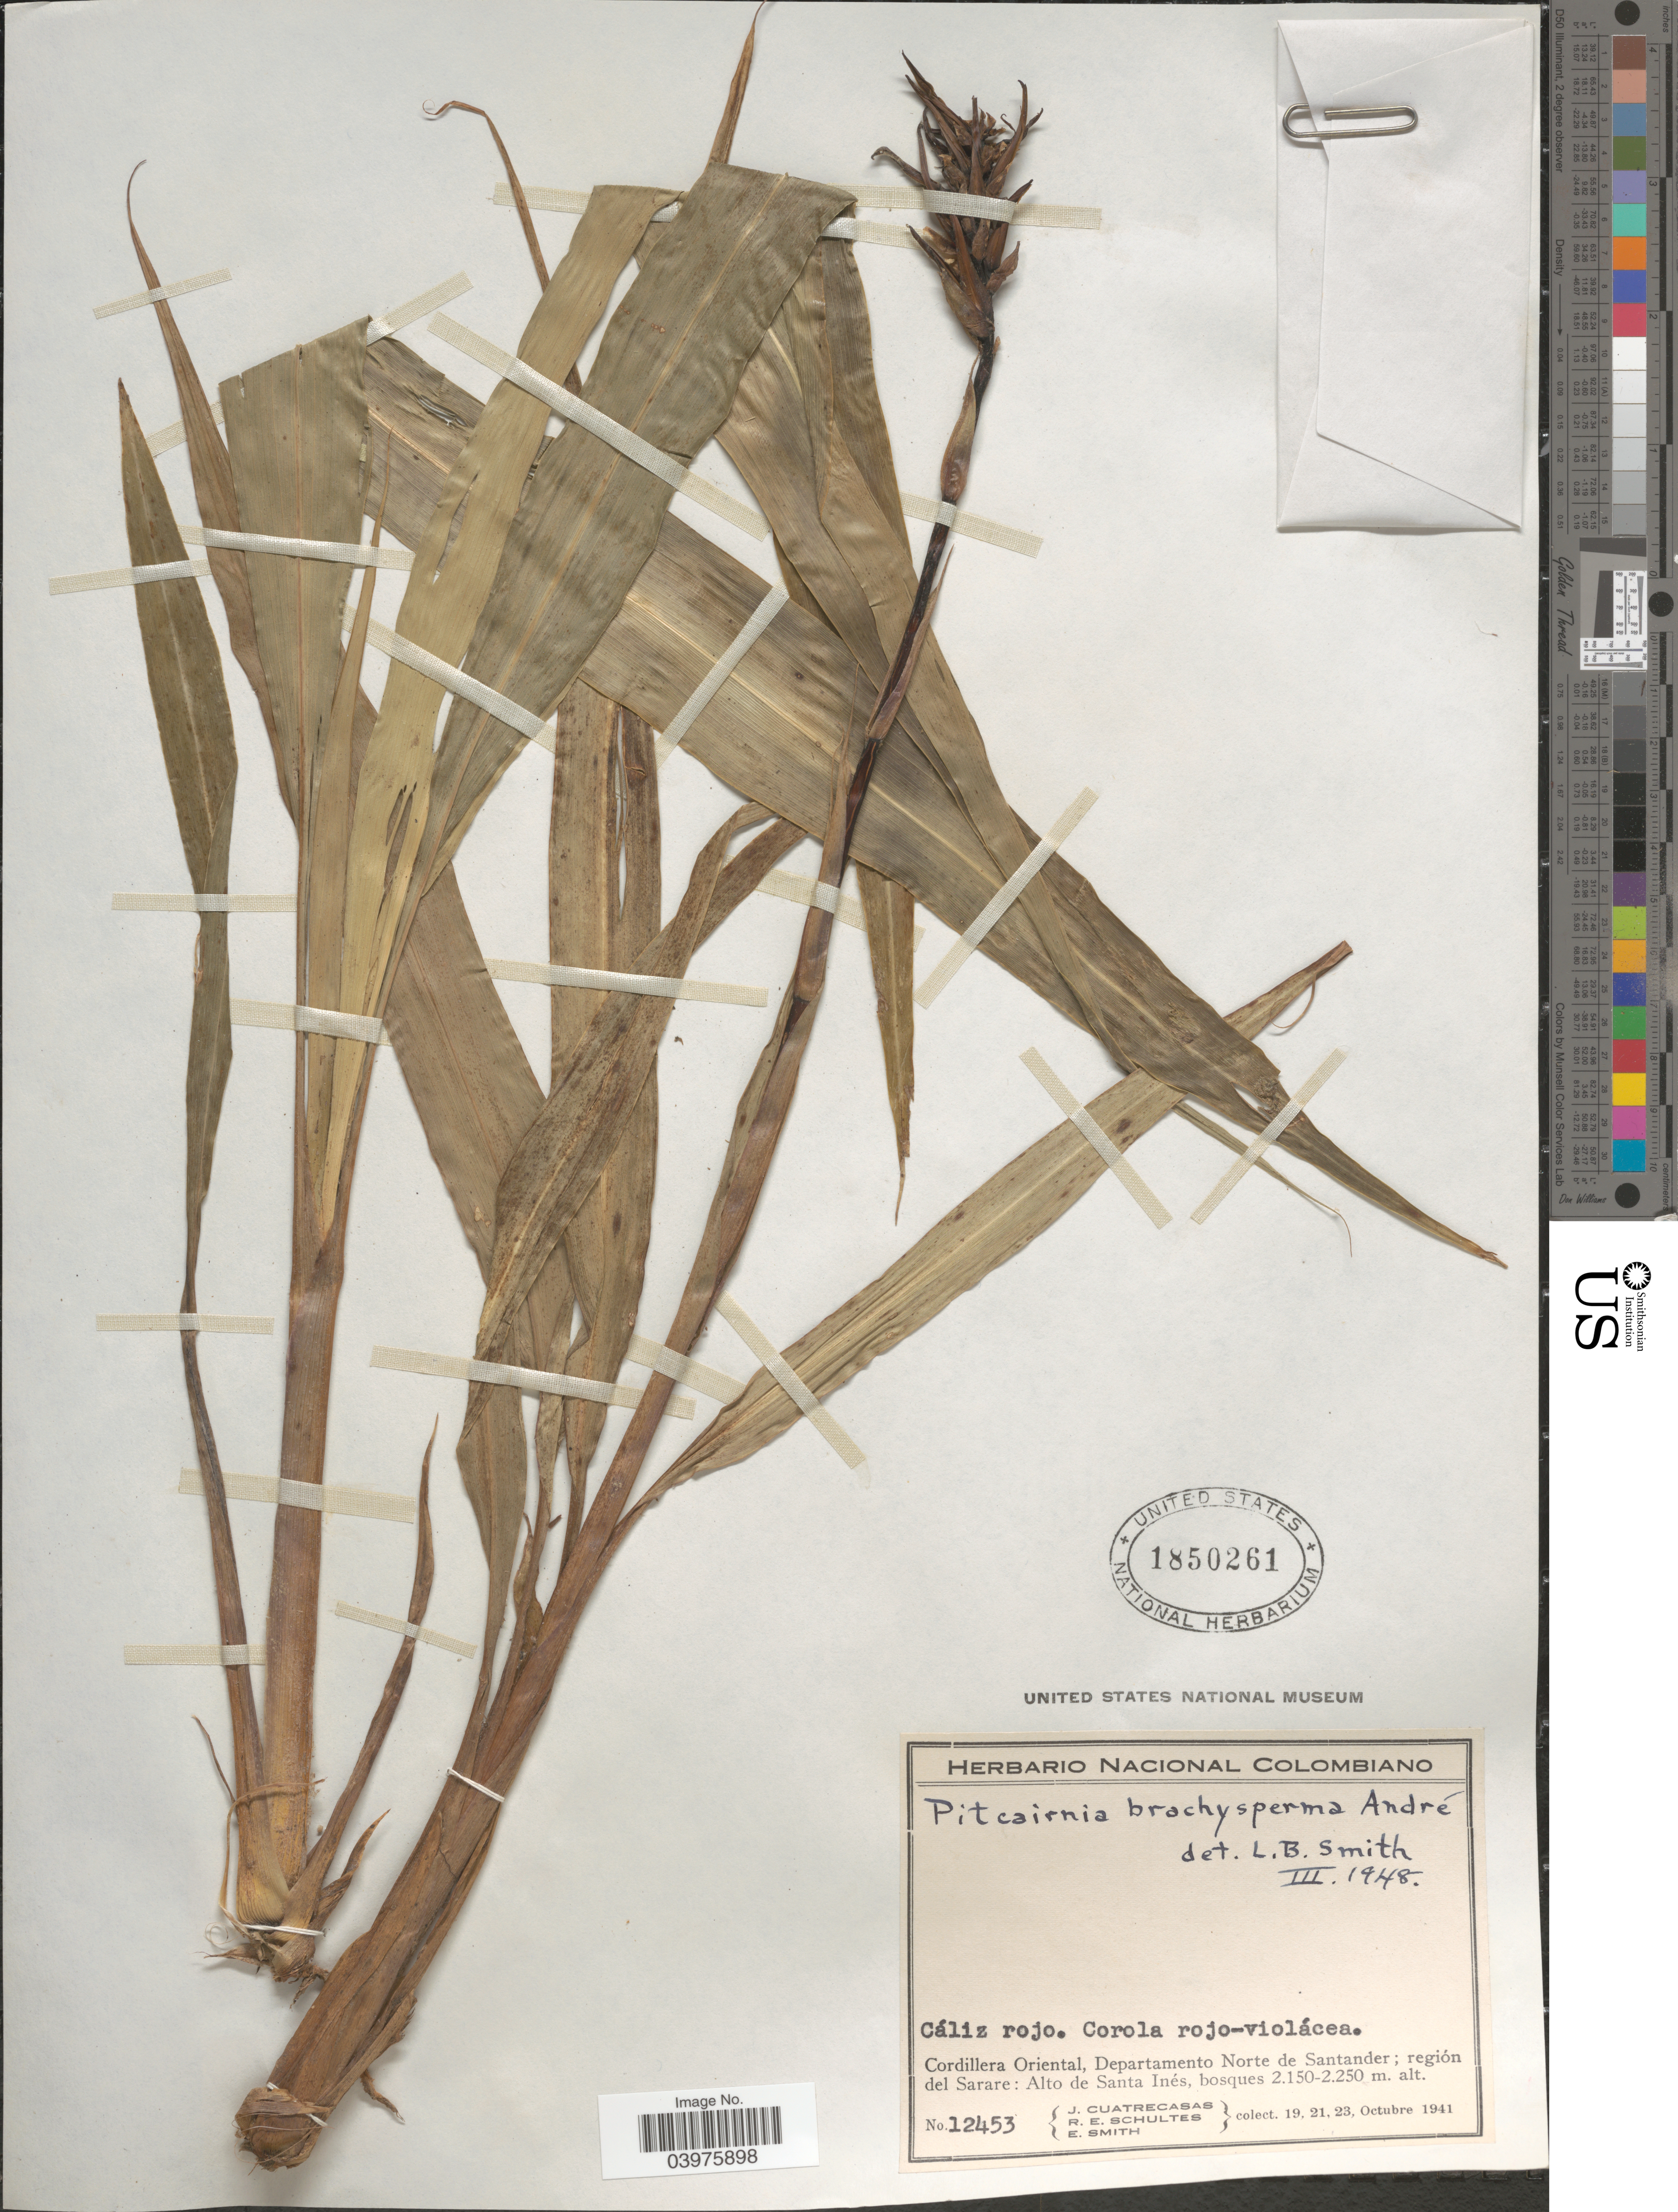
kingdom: Plantae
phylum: Tracheophyta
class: Liliopsida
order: Poales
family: Bromeliaceae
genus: Pitcairnia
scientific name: Pitcairnia brachysperma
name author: André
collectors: J. Cuatrecasas, R. E. Schultes & E. Smith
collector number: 12453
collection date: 1941-10-19/1941-10-23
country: Colombia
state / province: Norte de Santander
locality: Cordillera Oriental, Departamento Norte de Santander; región del Sarare: Alto de Santa Inés.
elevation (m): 2150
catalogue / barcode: US 1850261